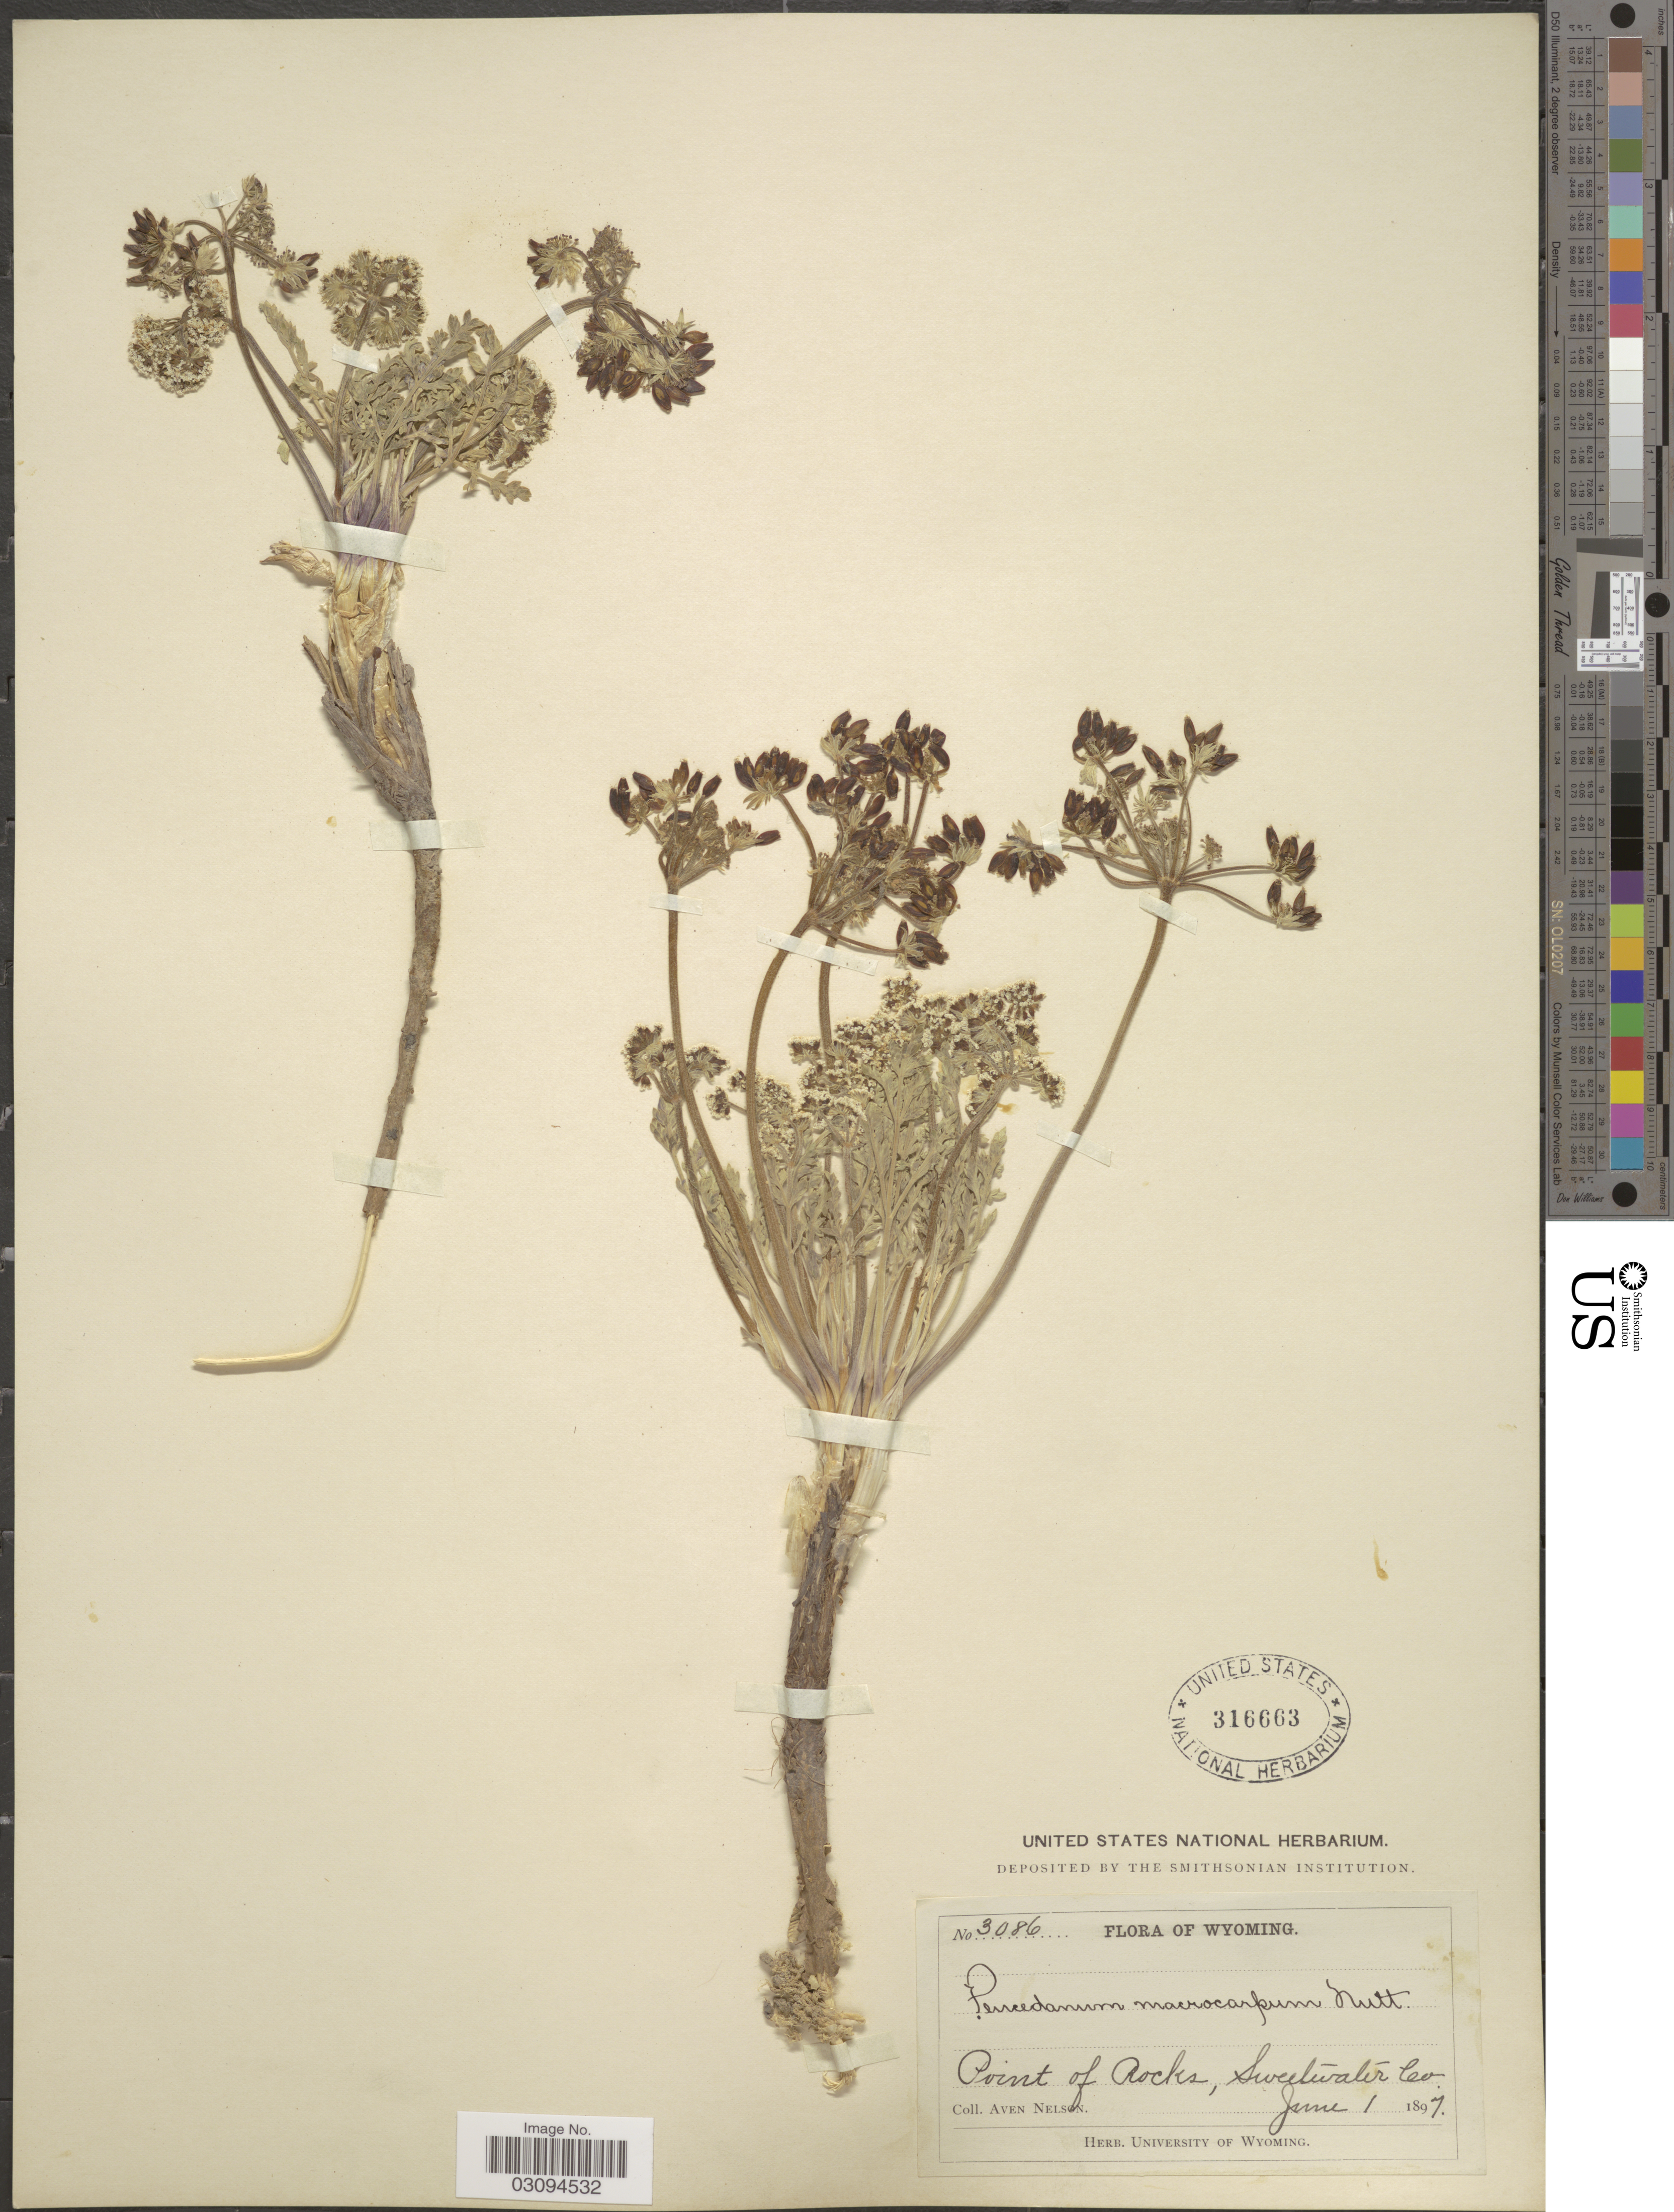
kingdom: Plantae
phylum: Tracheophyta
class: Magnoliopsida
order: Apiales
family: Apiaceae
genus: Lomatium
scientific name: Lomatium macrocarpum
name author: (Hook. et al.) J.M. Coult. & Rose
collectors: A. Nelson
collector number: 3086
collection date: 1897-06-01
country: United States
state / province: Wyoming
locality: Point of Rocks, Sweetwater Co.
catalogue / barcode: US 316663